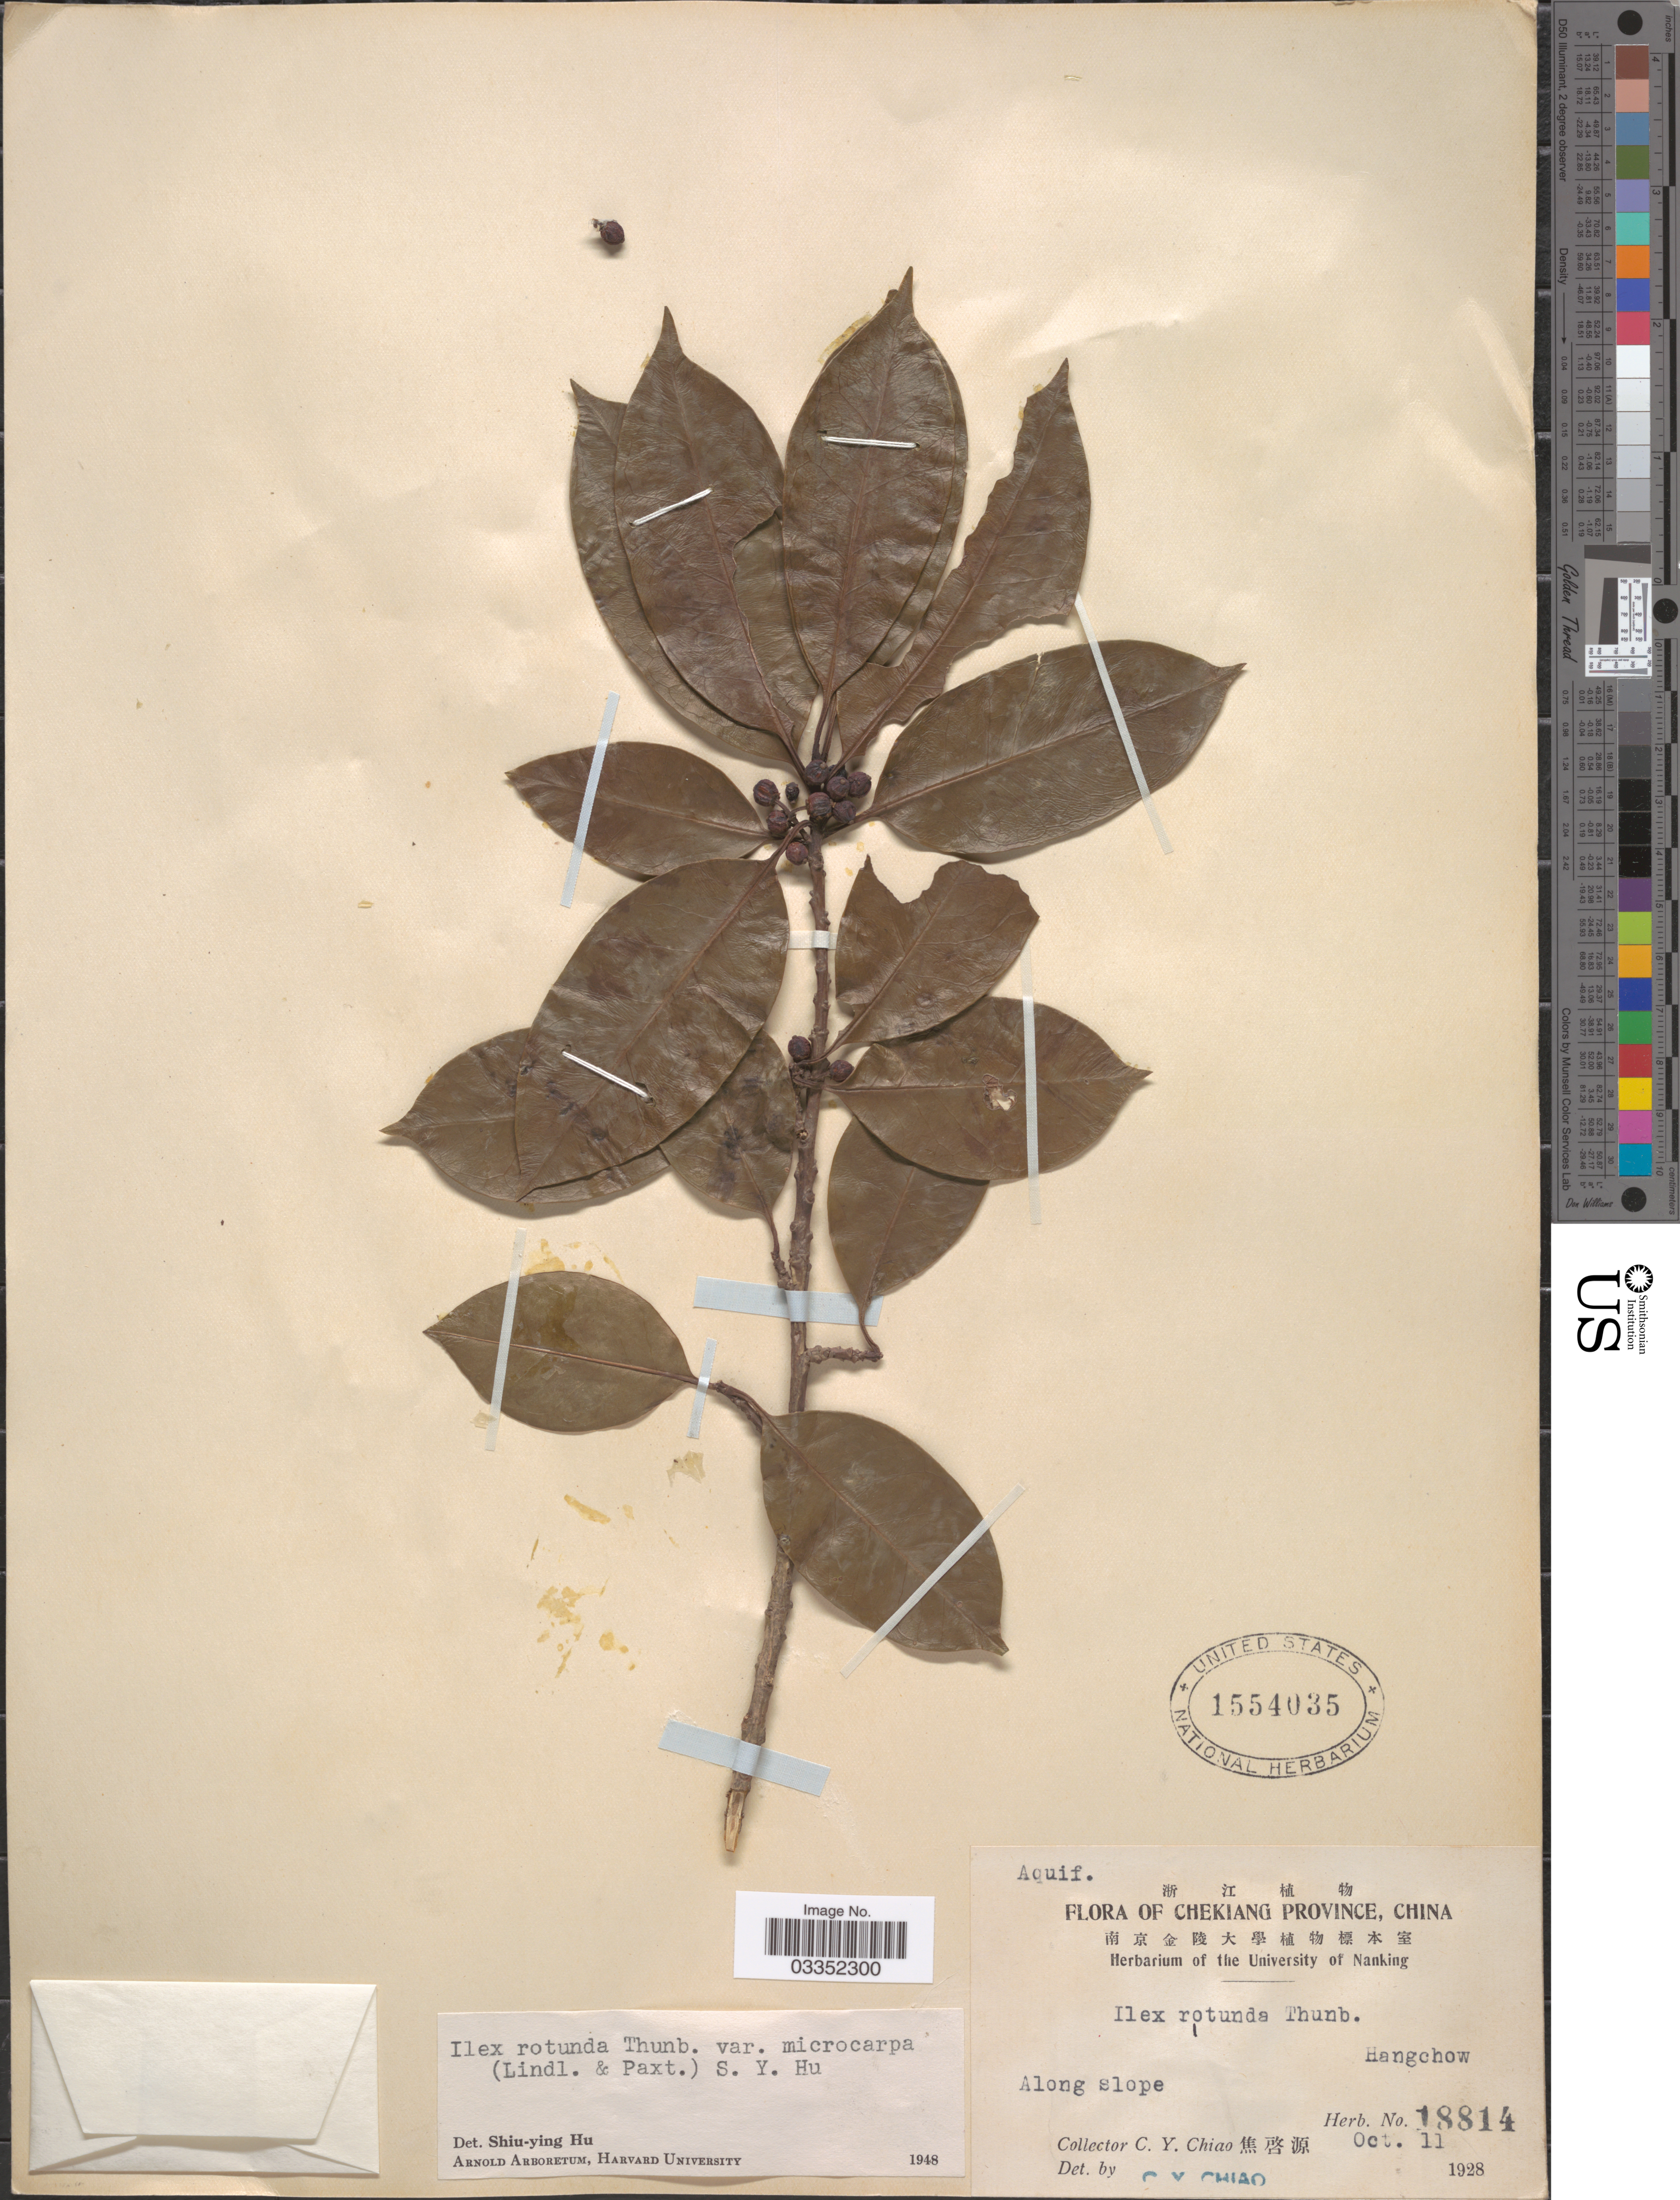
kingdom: Plantae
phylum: Tracheophyta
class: Magnoliopsida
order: Aquifoliales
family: Aquifoliaceae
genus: Ilex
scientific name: Ilex rotunda var. microcarpa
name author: (Lindl. ex Paxton) S.Y. Hu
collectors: C. Y. Chiao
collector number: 18814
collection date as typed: Transcribed d/m/y: /10/11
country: China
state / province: Zhejiang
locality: Chekiang Province, Hangchow.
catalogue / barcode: US 1554035